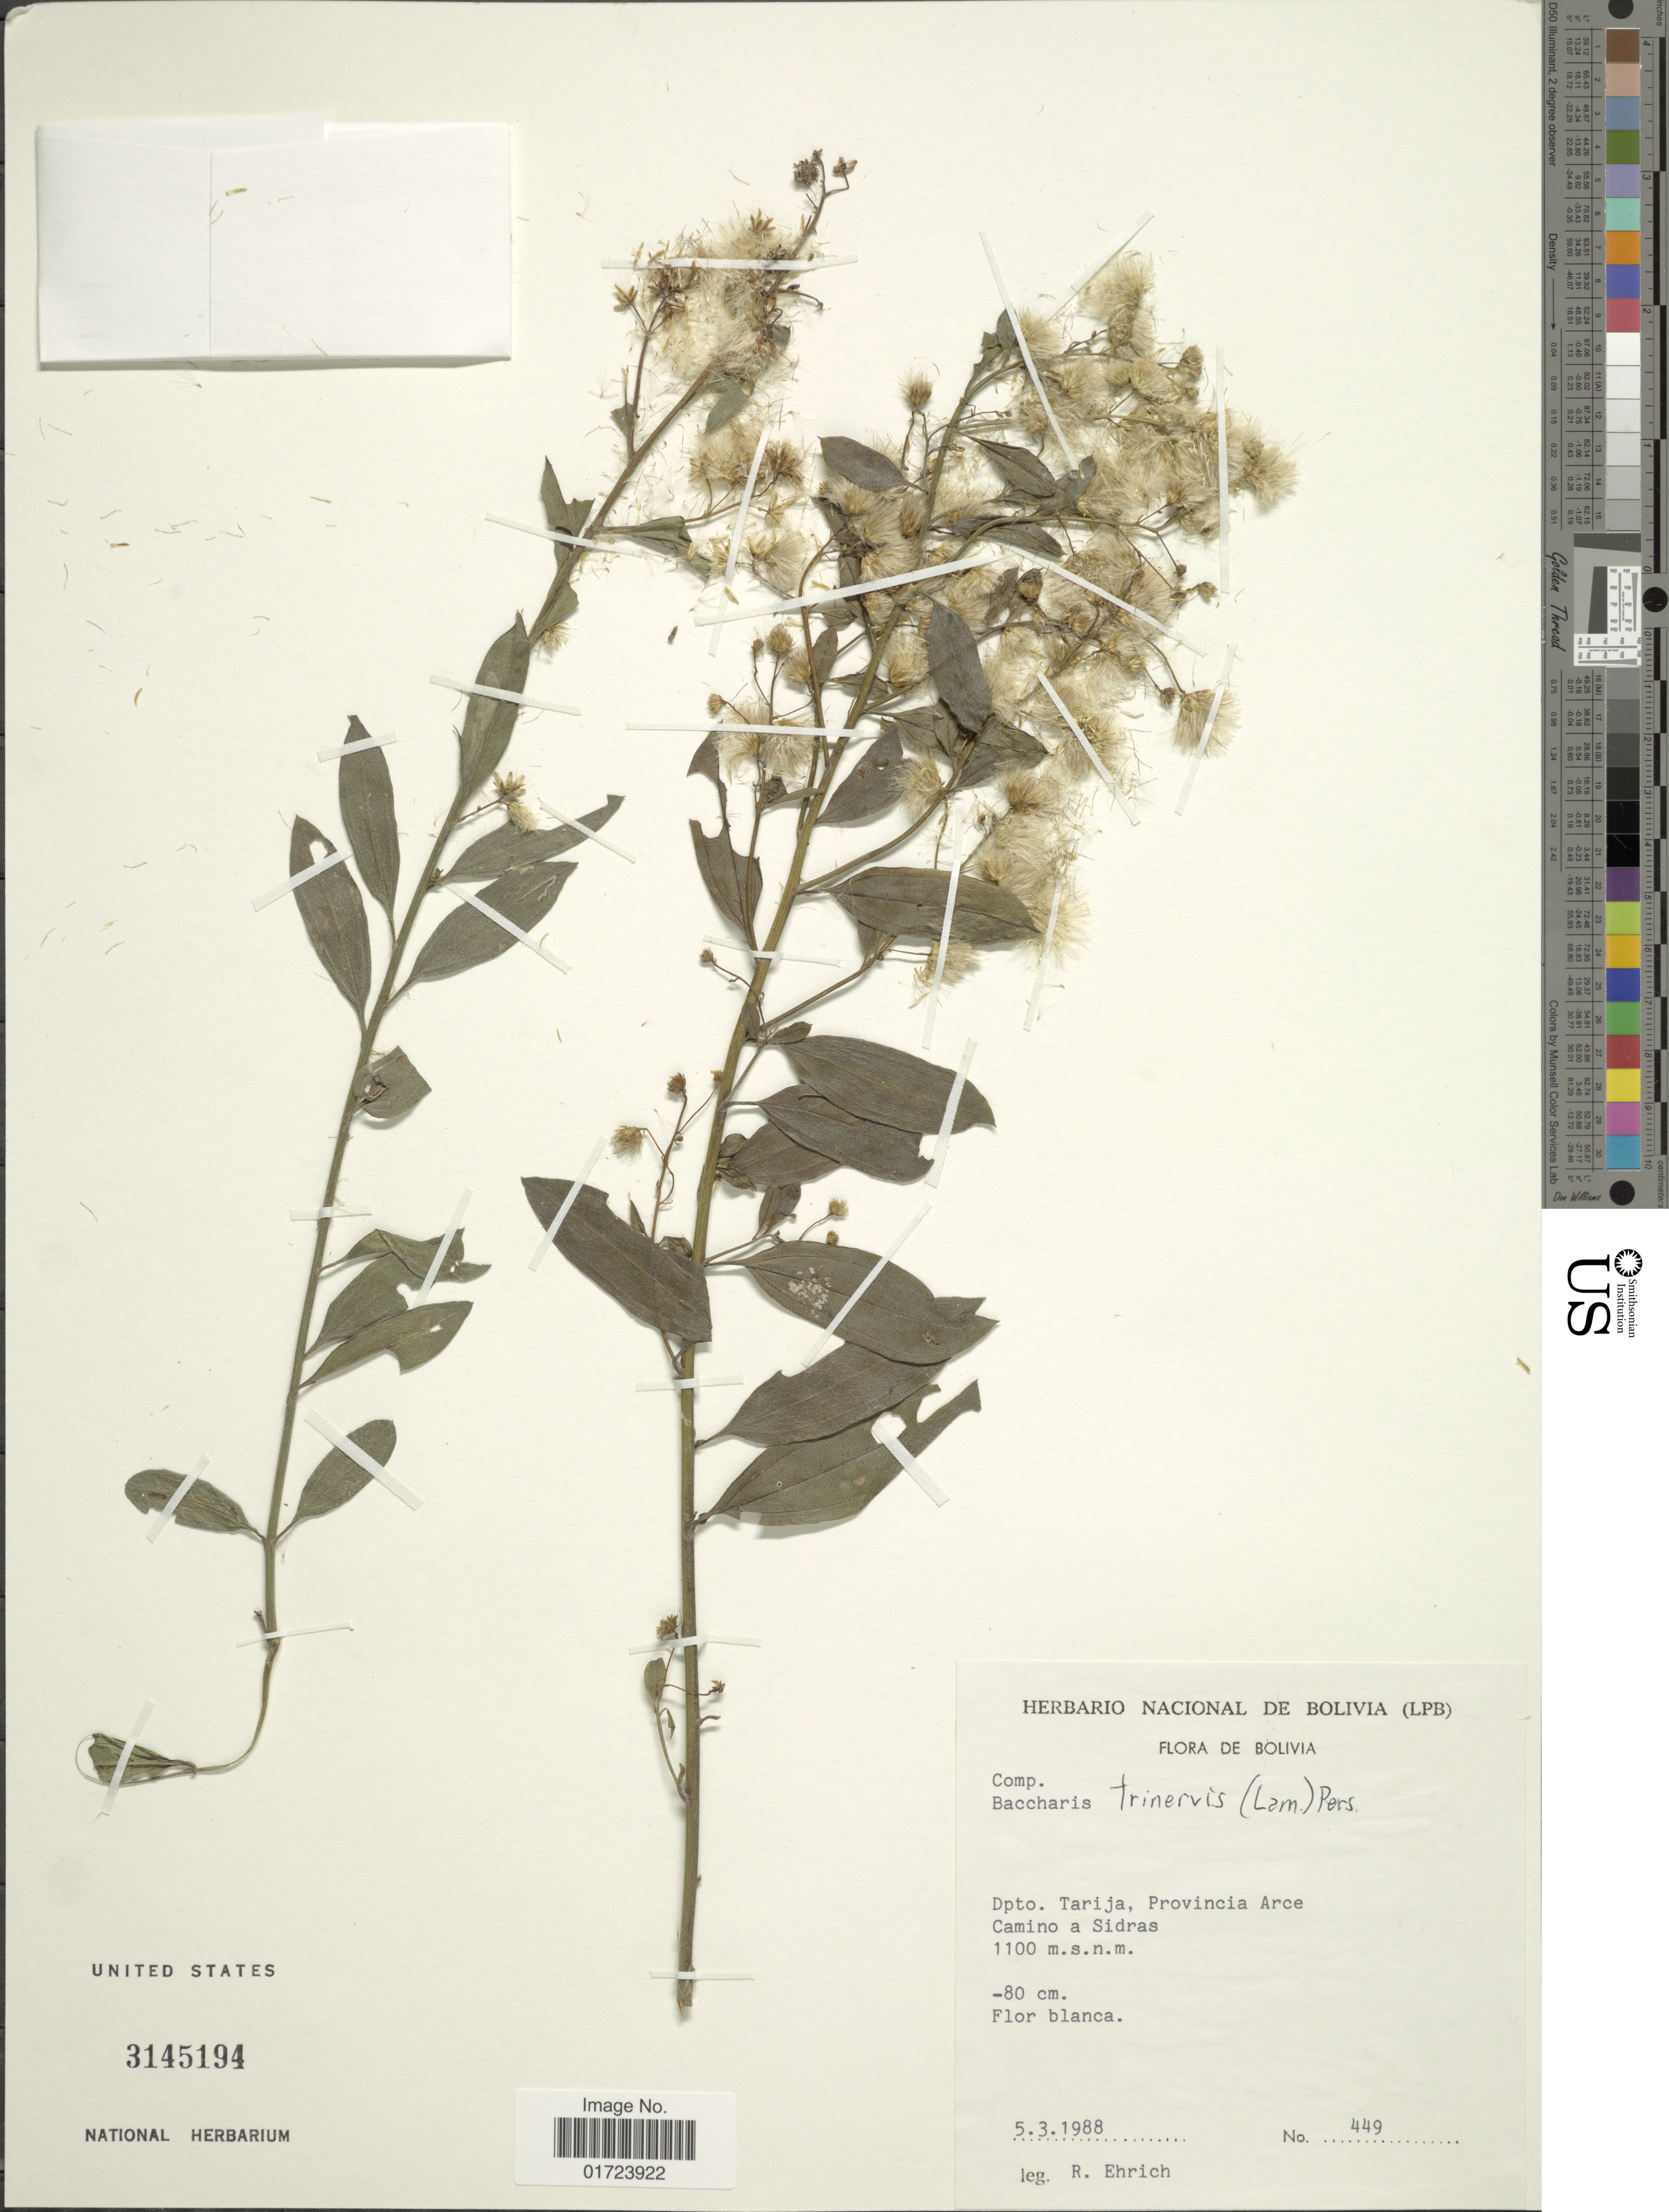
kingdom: Plantae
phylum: Tracheophyta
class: Magnoliopsida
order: Asterales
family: Asteraceae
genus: Baccharis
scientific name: Baccharis trinervis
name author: (Lam.) Pers.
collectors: R. Ehrich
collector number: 449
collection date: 1988-03-05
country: Bolivia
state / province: Tarija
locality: Dpto. Tarija. Provincia Acre. Camino a Sidras.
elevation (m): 1100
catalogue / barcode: US 3145194